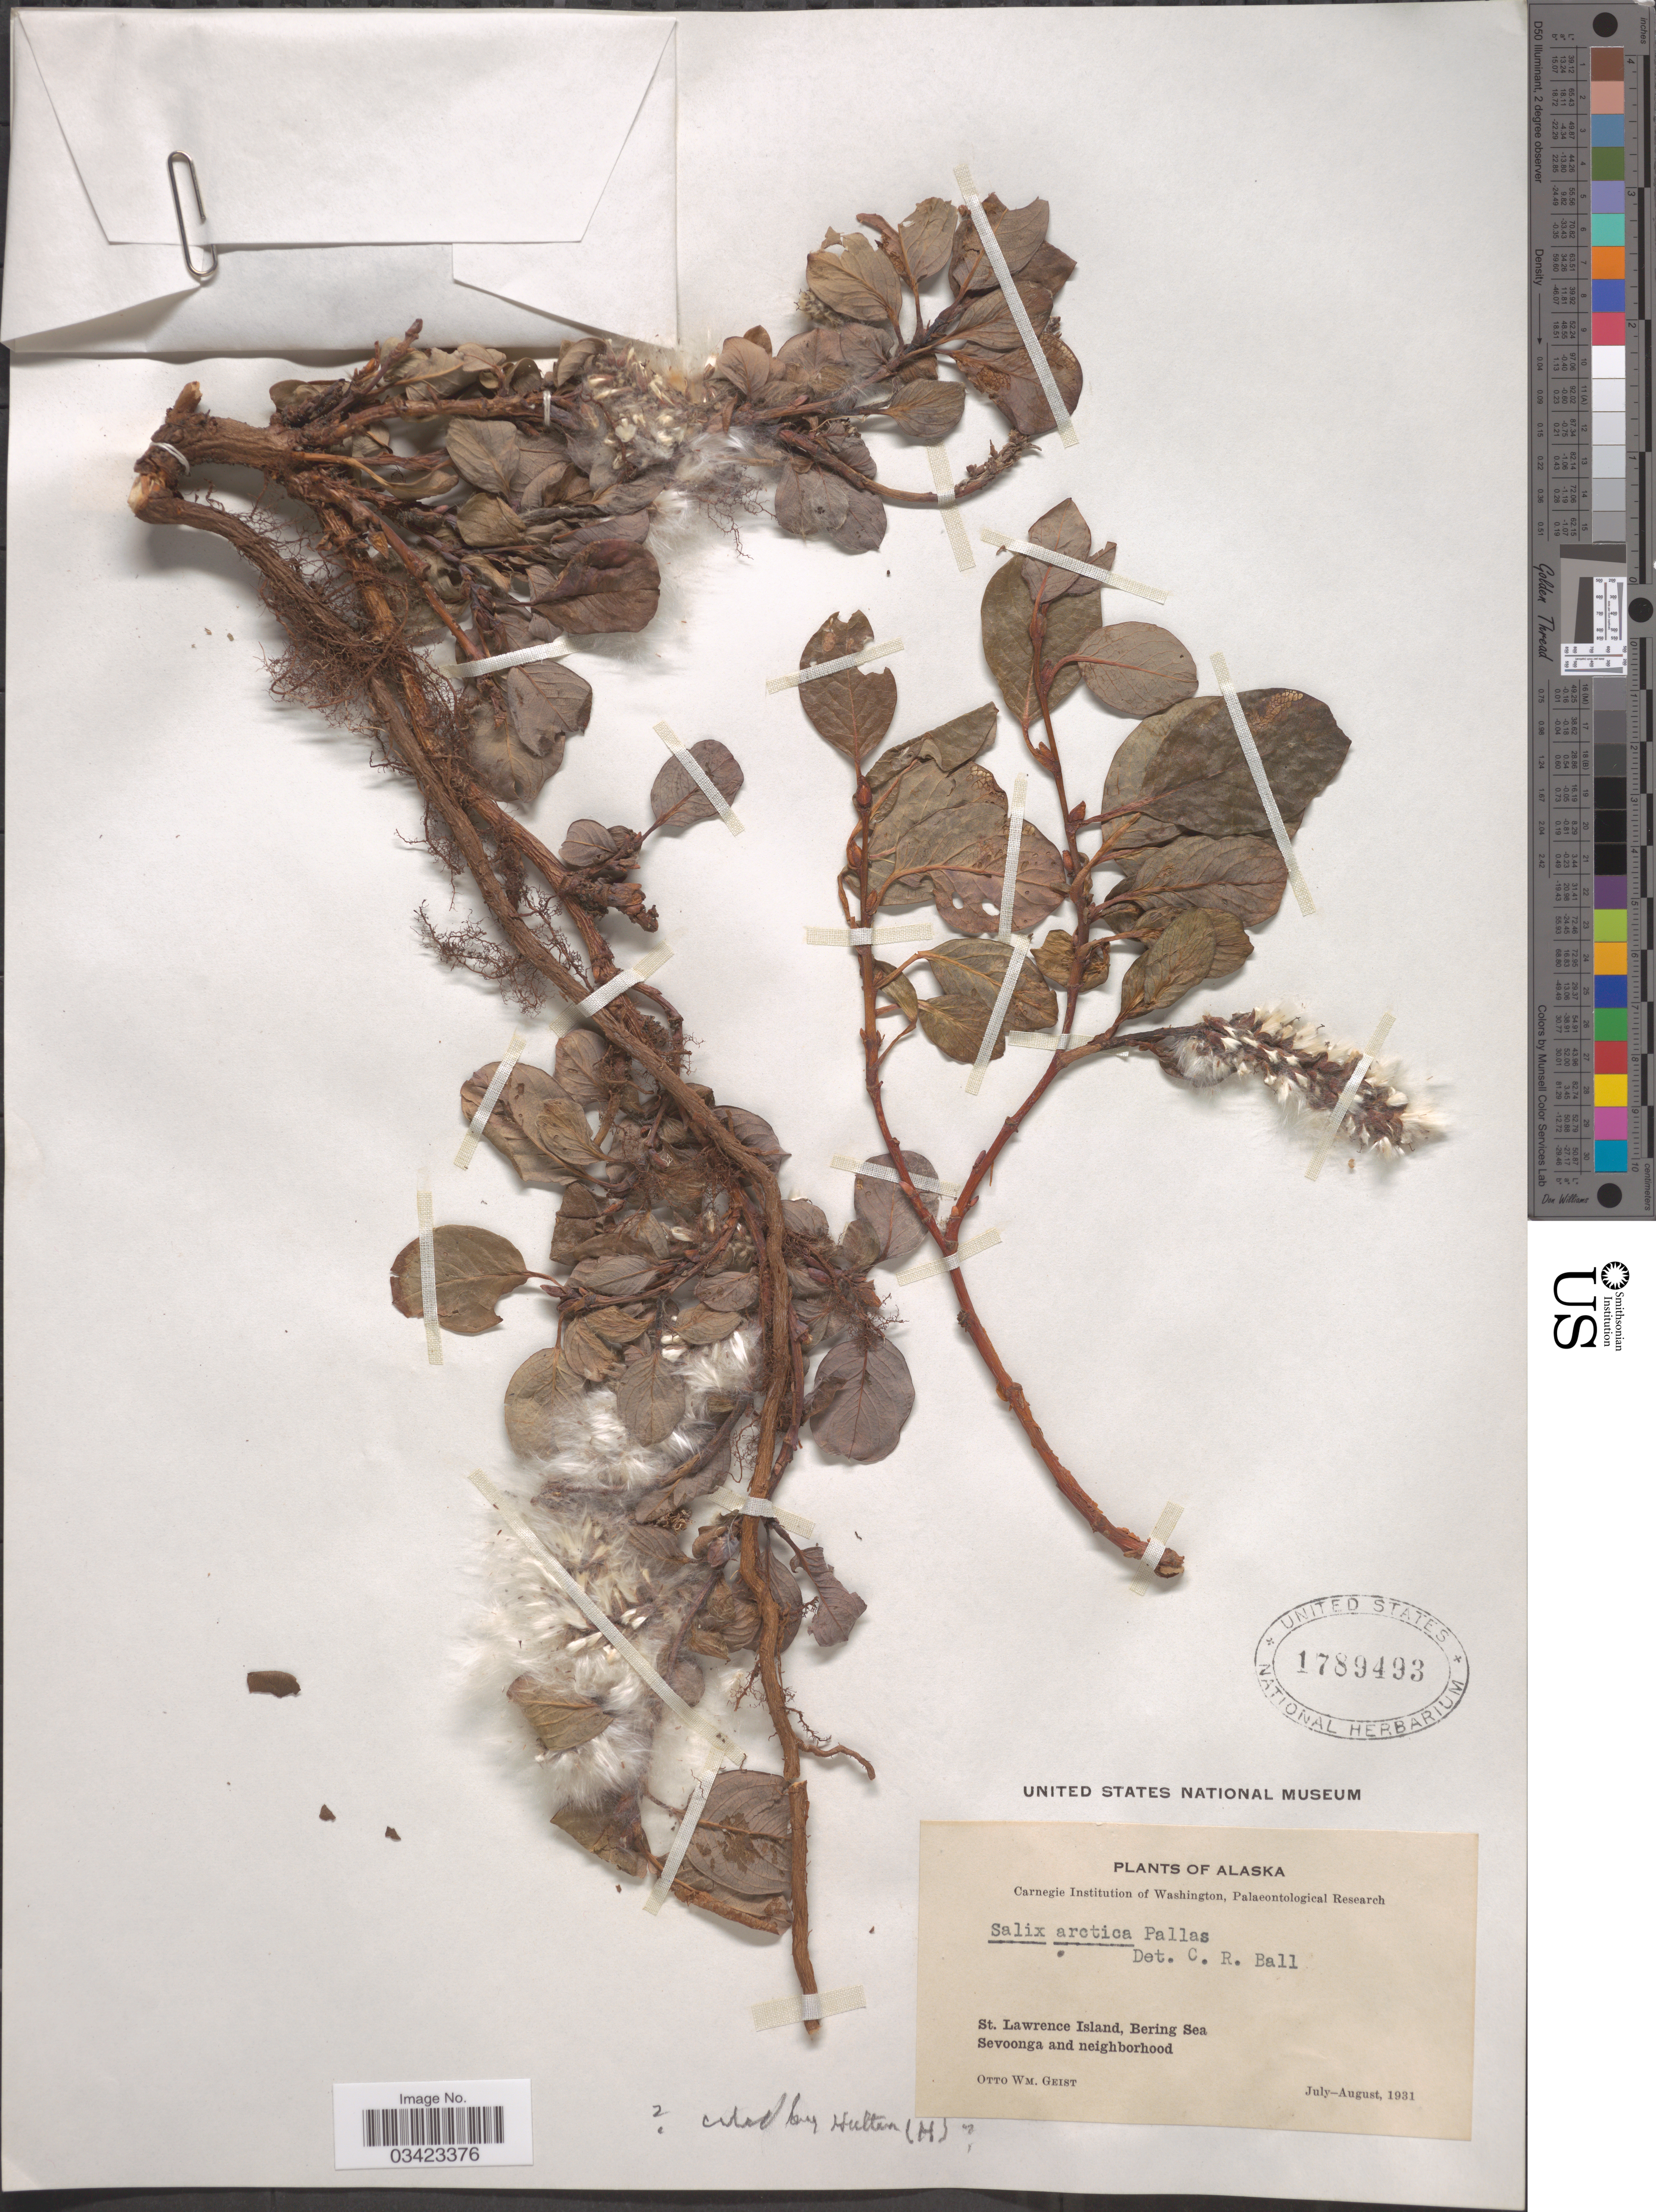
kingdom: Plantae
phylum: Tracheophyta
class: Magnoliopsida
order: Malpighiales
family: Salicaceae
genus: Salix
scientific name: Salix arctica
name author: Pall.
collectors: O. Geist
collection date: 1931-07/1931-08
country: United States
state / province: Alaska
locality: St. Lawrence Island, Bering Sea. Sevoonga and neighborhood.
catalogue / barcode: US 1789493